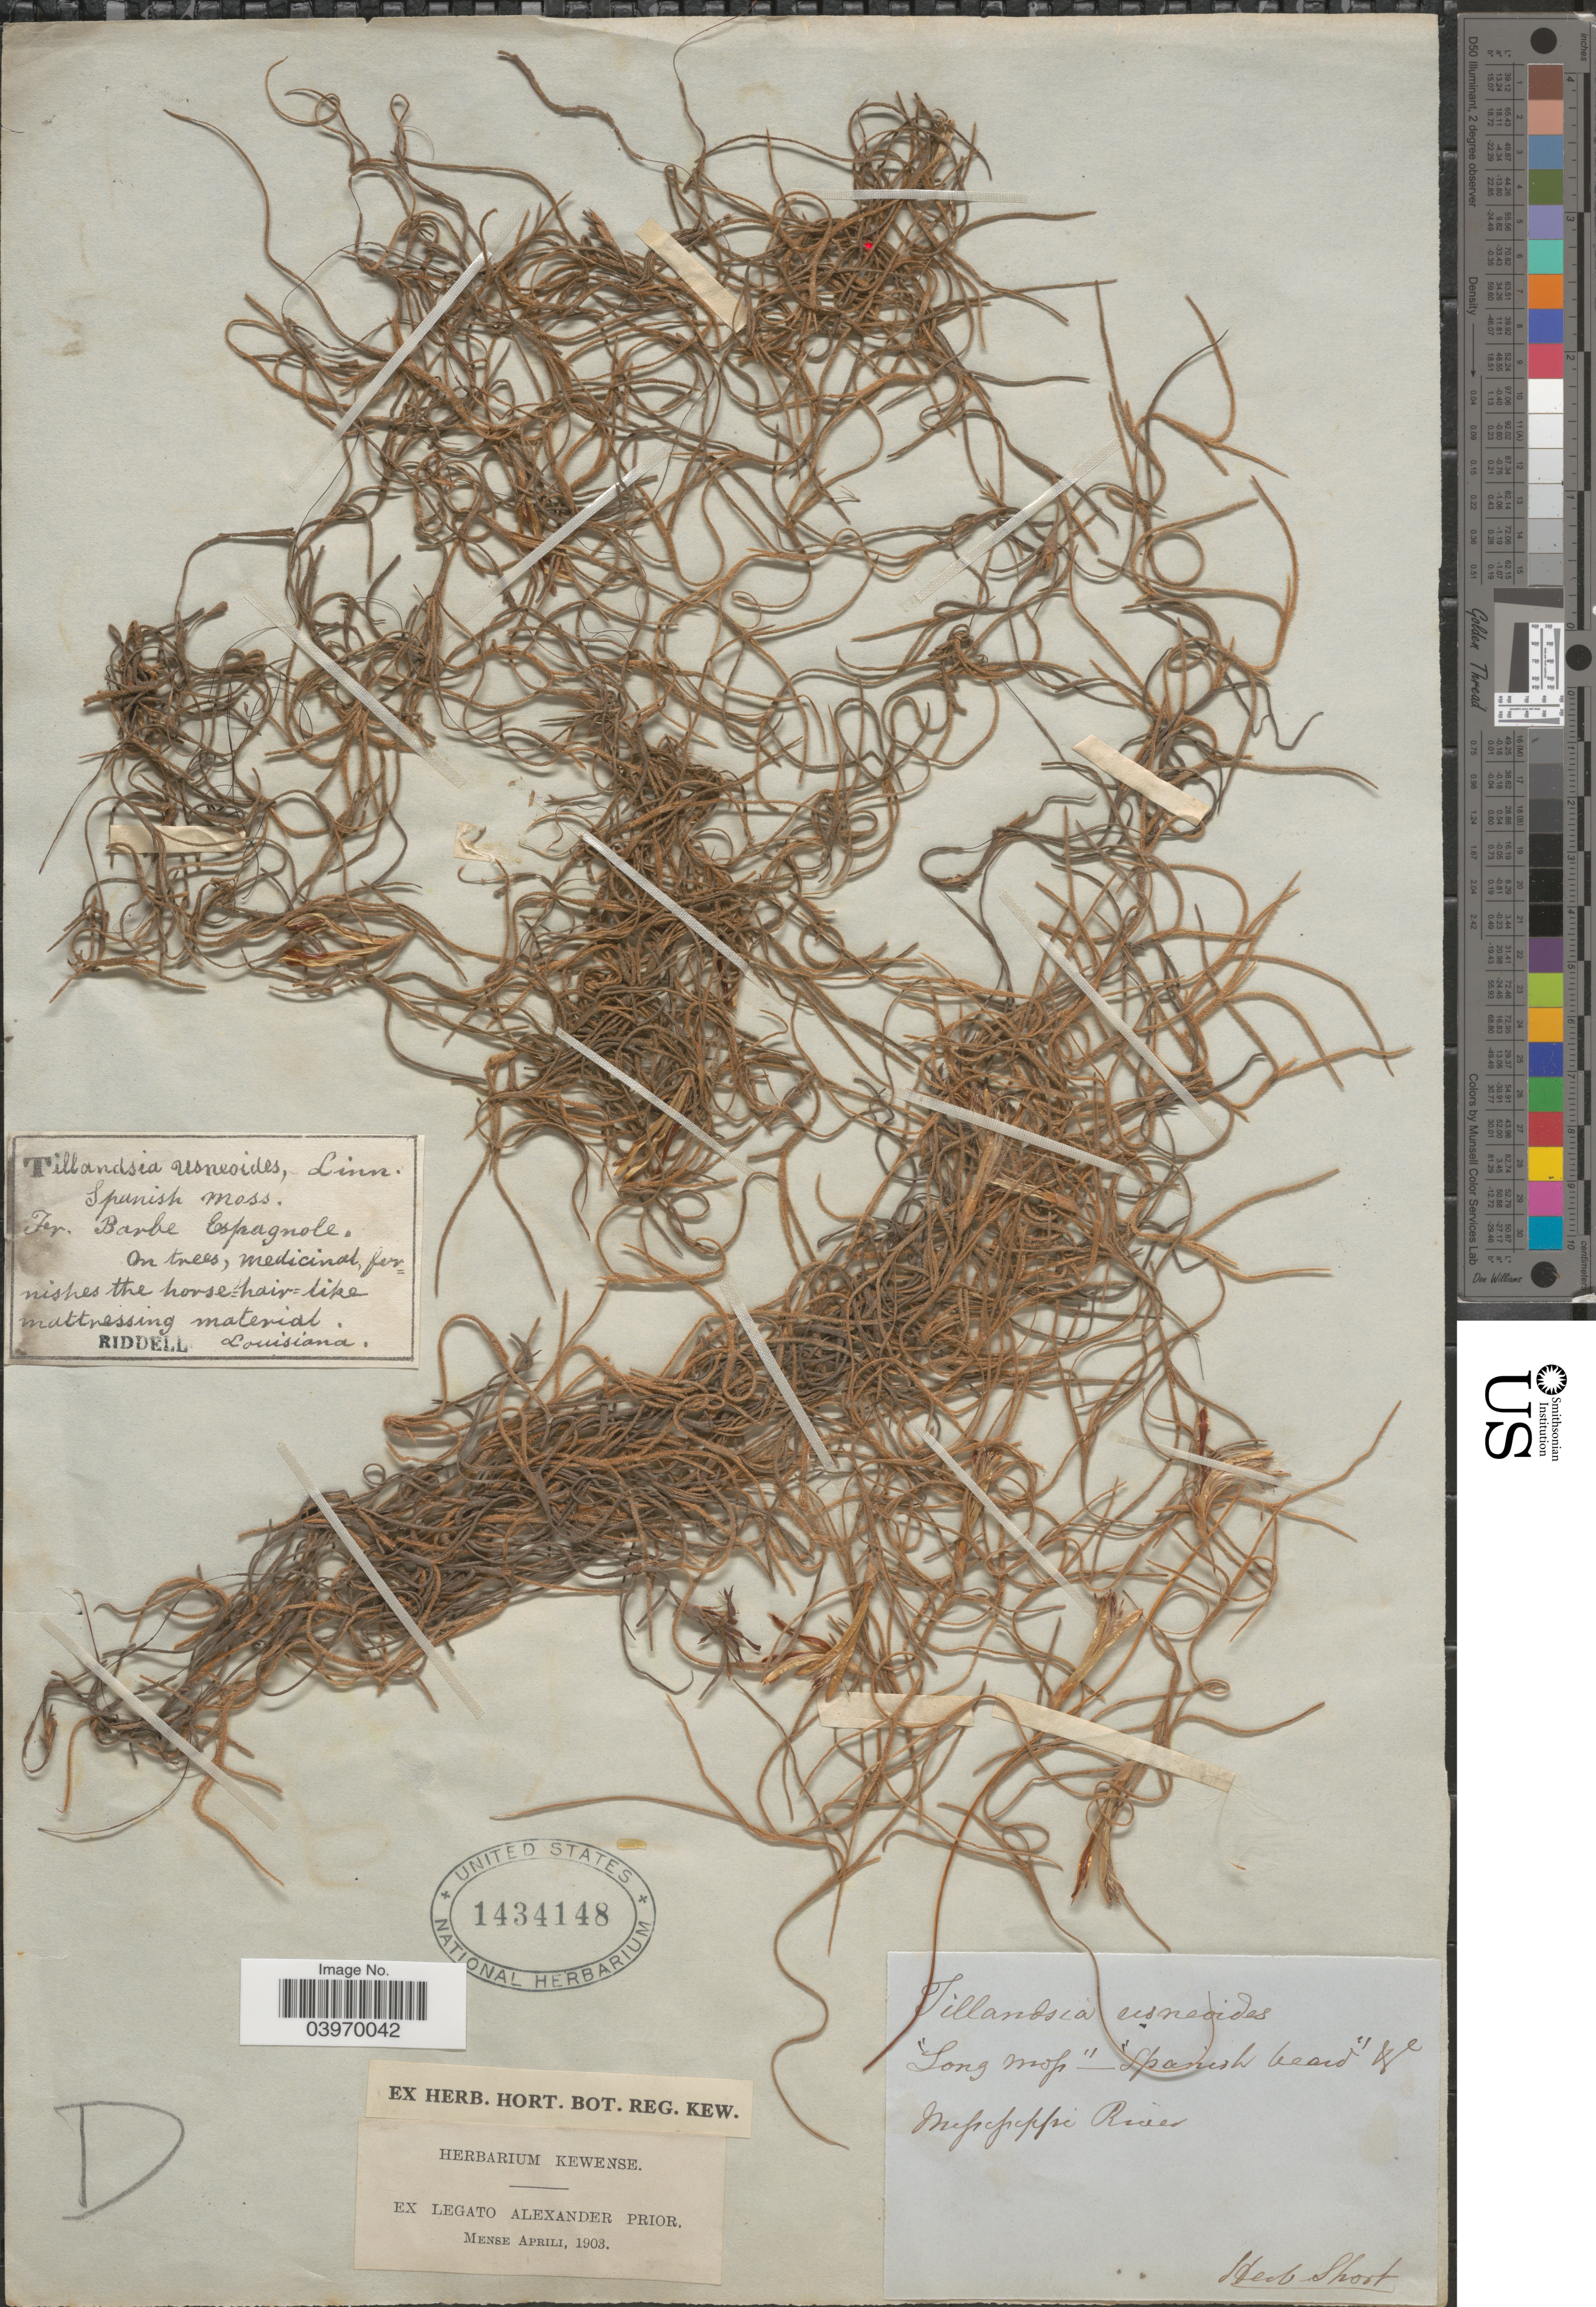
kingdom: Plantae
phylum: Tracheophyta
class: Liliopsida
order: Poales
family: Bromeliaceae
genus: Tillandsia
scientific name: Tillandsia usneoides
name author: (L.) L.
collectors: Riddell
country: United States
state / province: Louisiana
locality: Mississippi River.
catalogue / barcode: US 1434148